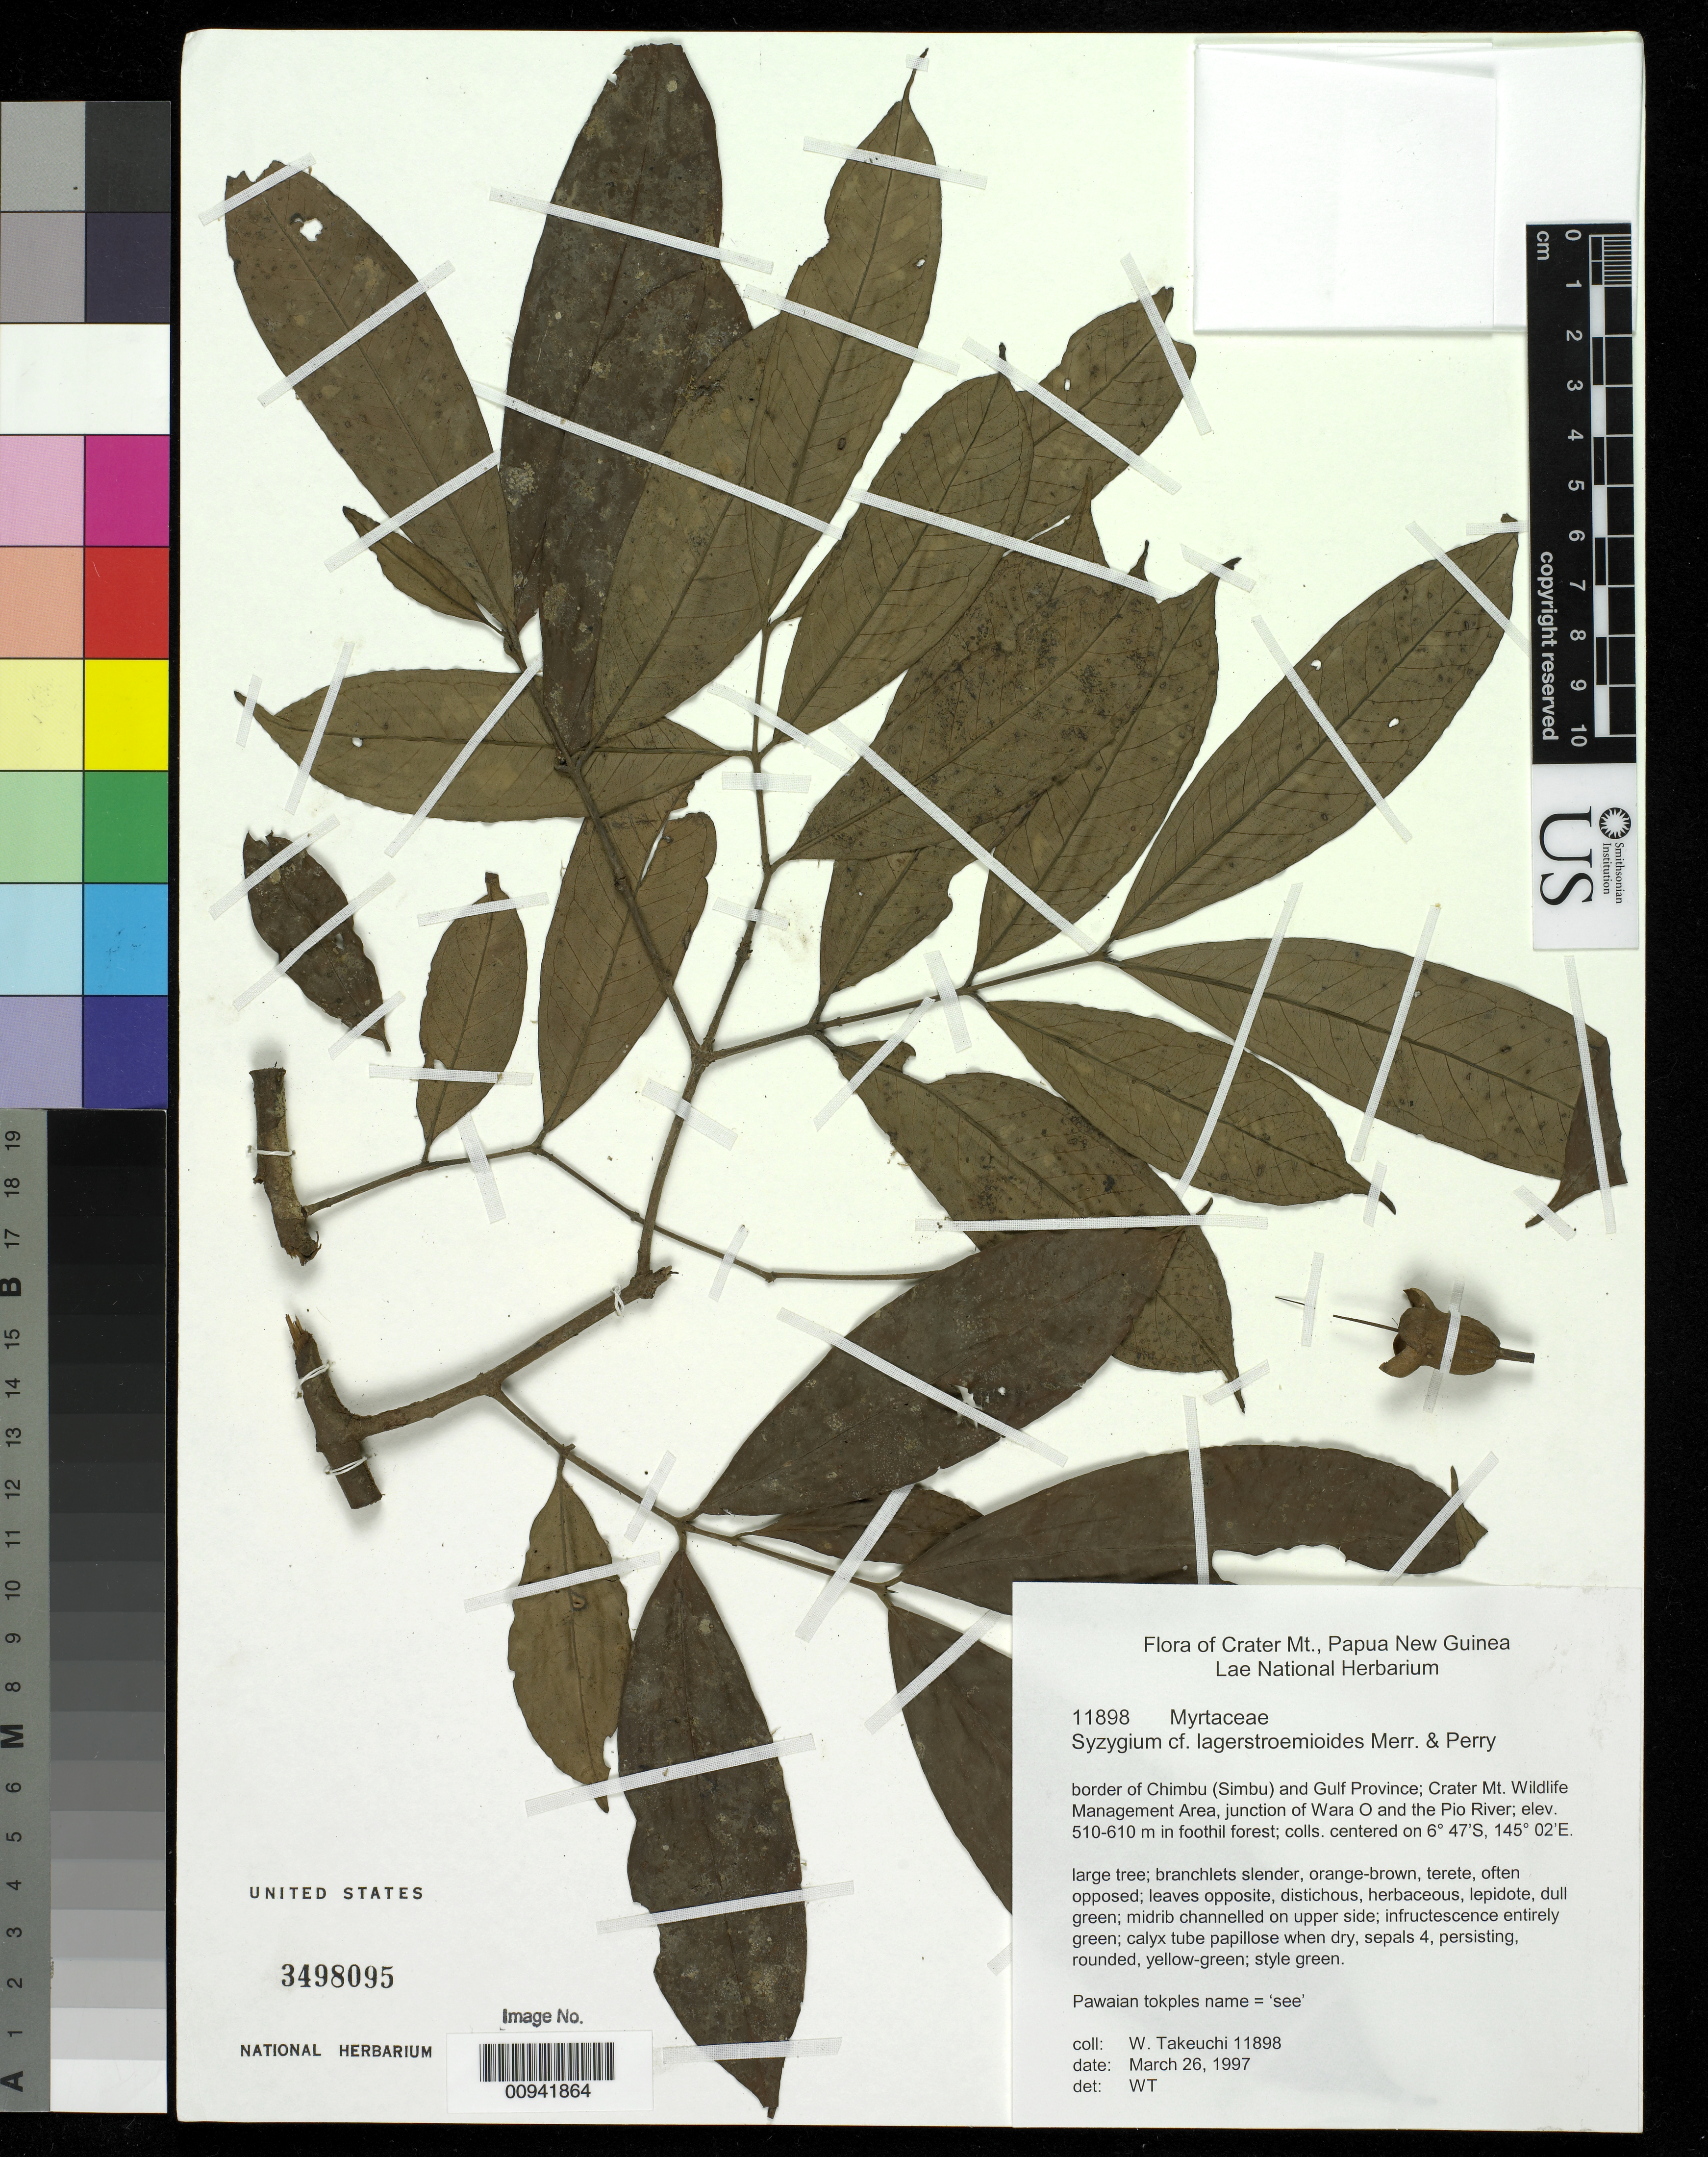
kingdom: Plantae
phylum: Tracheophyta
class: Magnoliopsida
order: Myrtales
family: Myrtaceae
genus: Syzygium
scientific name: Syzygium lagerstroemioides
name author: Merr. & L.M. Perry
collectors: W. N. Takeuchi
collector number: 11898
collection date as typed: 26 Mar 1997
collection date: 1997-03-26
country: Papua New Guinea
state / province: Chimbu / Gulf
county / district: Goroka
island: New Guinea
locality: border of Chimbu (Simbu) and Gulf Province; Crater Mt. Wildlife management Area, junction of Wara O and the Pio River.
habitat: in foothill forest.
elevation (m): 510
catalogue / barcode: US 3498095